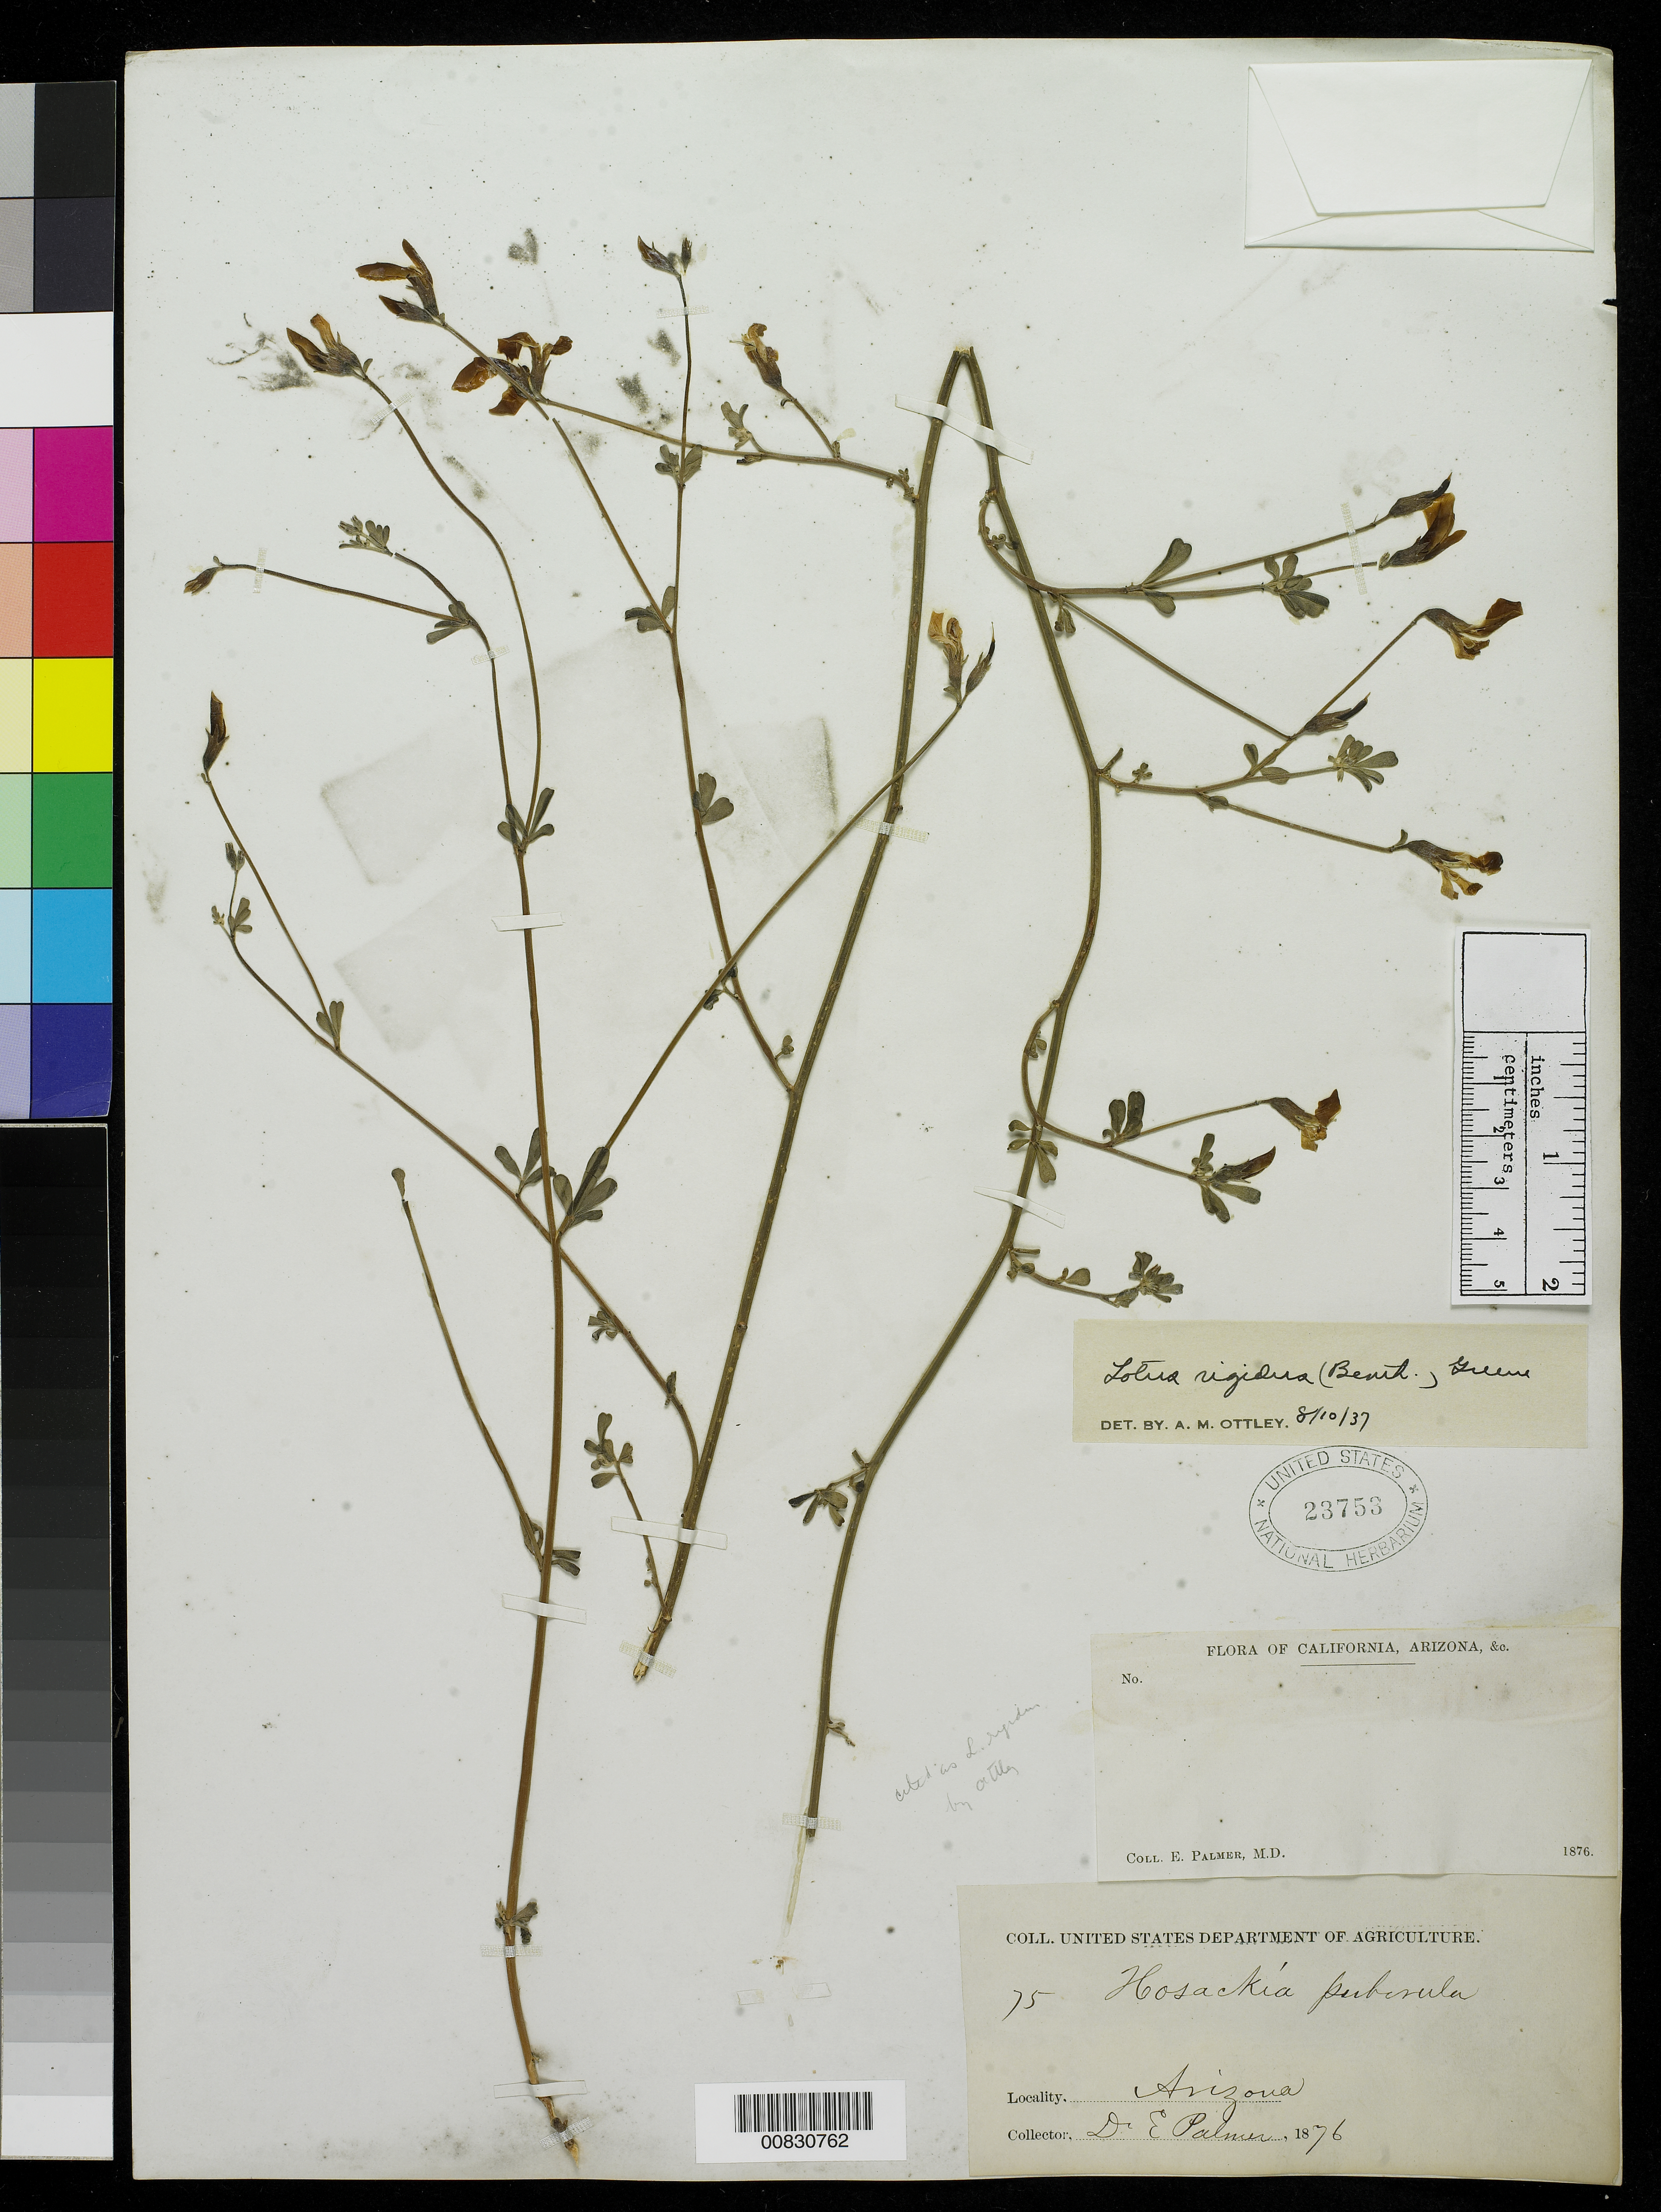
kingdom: Plantae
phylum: Tracheophyta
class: Magnoliopsida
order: Fabales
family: Fabaceae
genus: Ottleya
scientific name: Ottleya rigida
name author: (Benth.) D.D. Sokoloff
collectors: E. Palmer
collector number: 75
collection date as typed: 1876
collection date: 1876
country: United States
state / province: Arizona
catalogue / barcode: US 23753